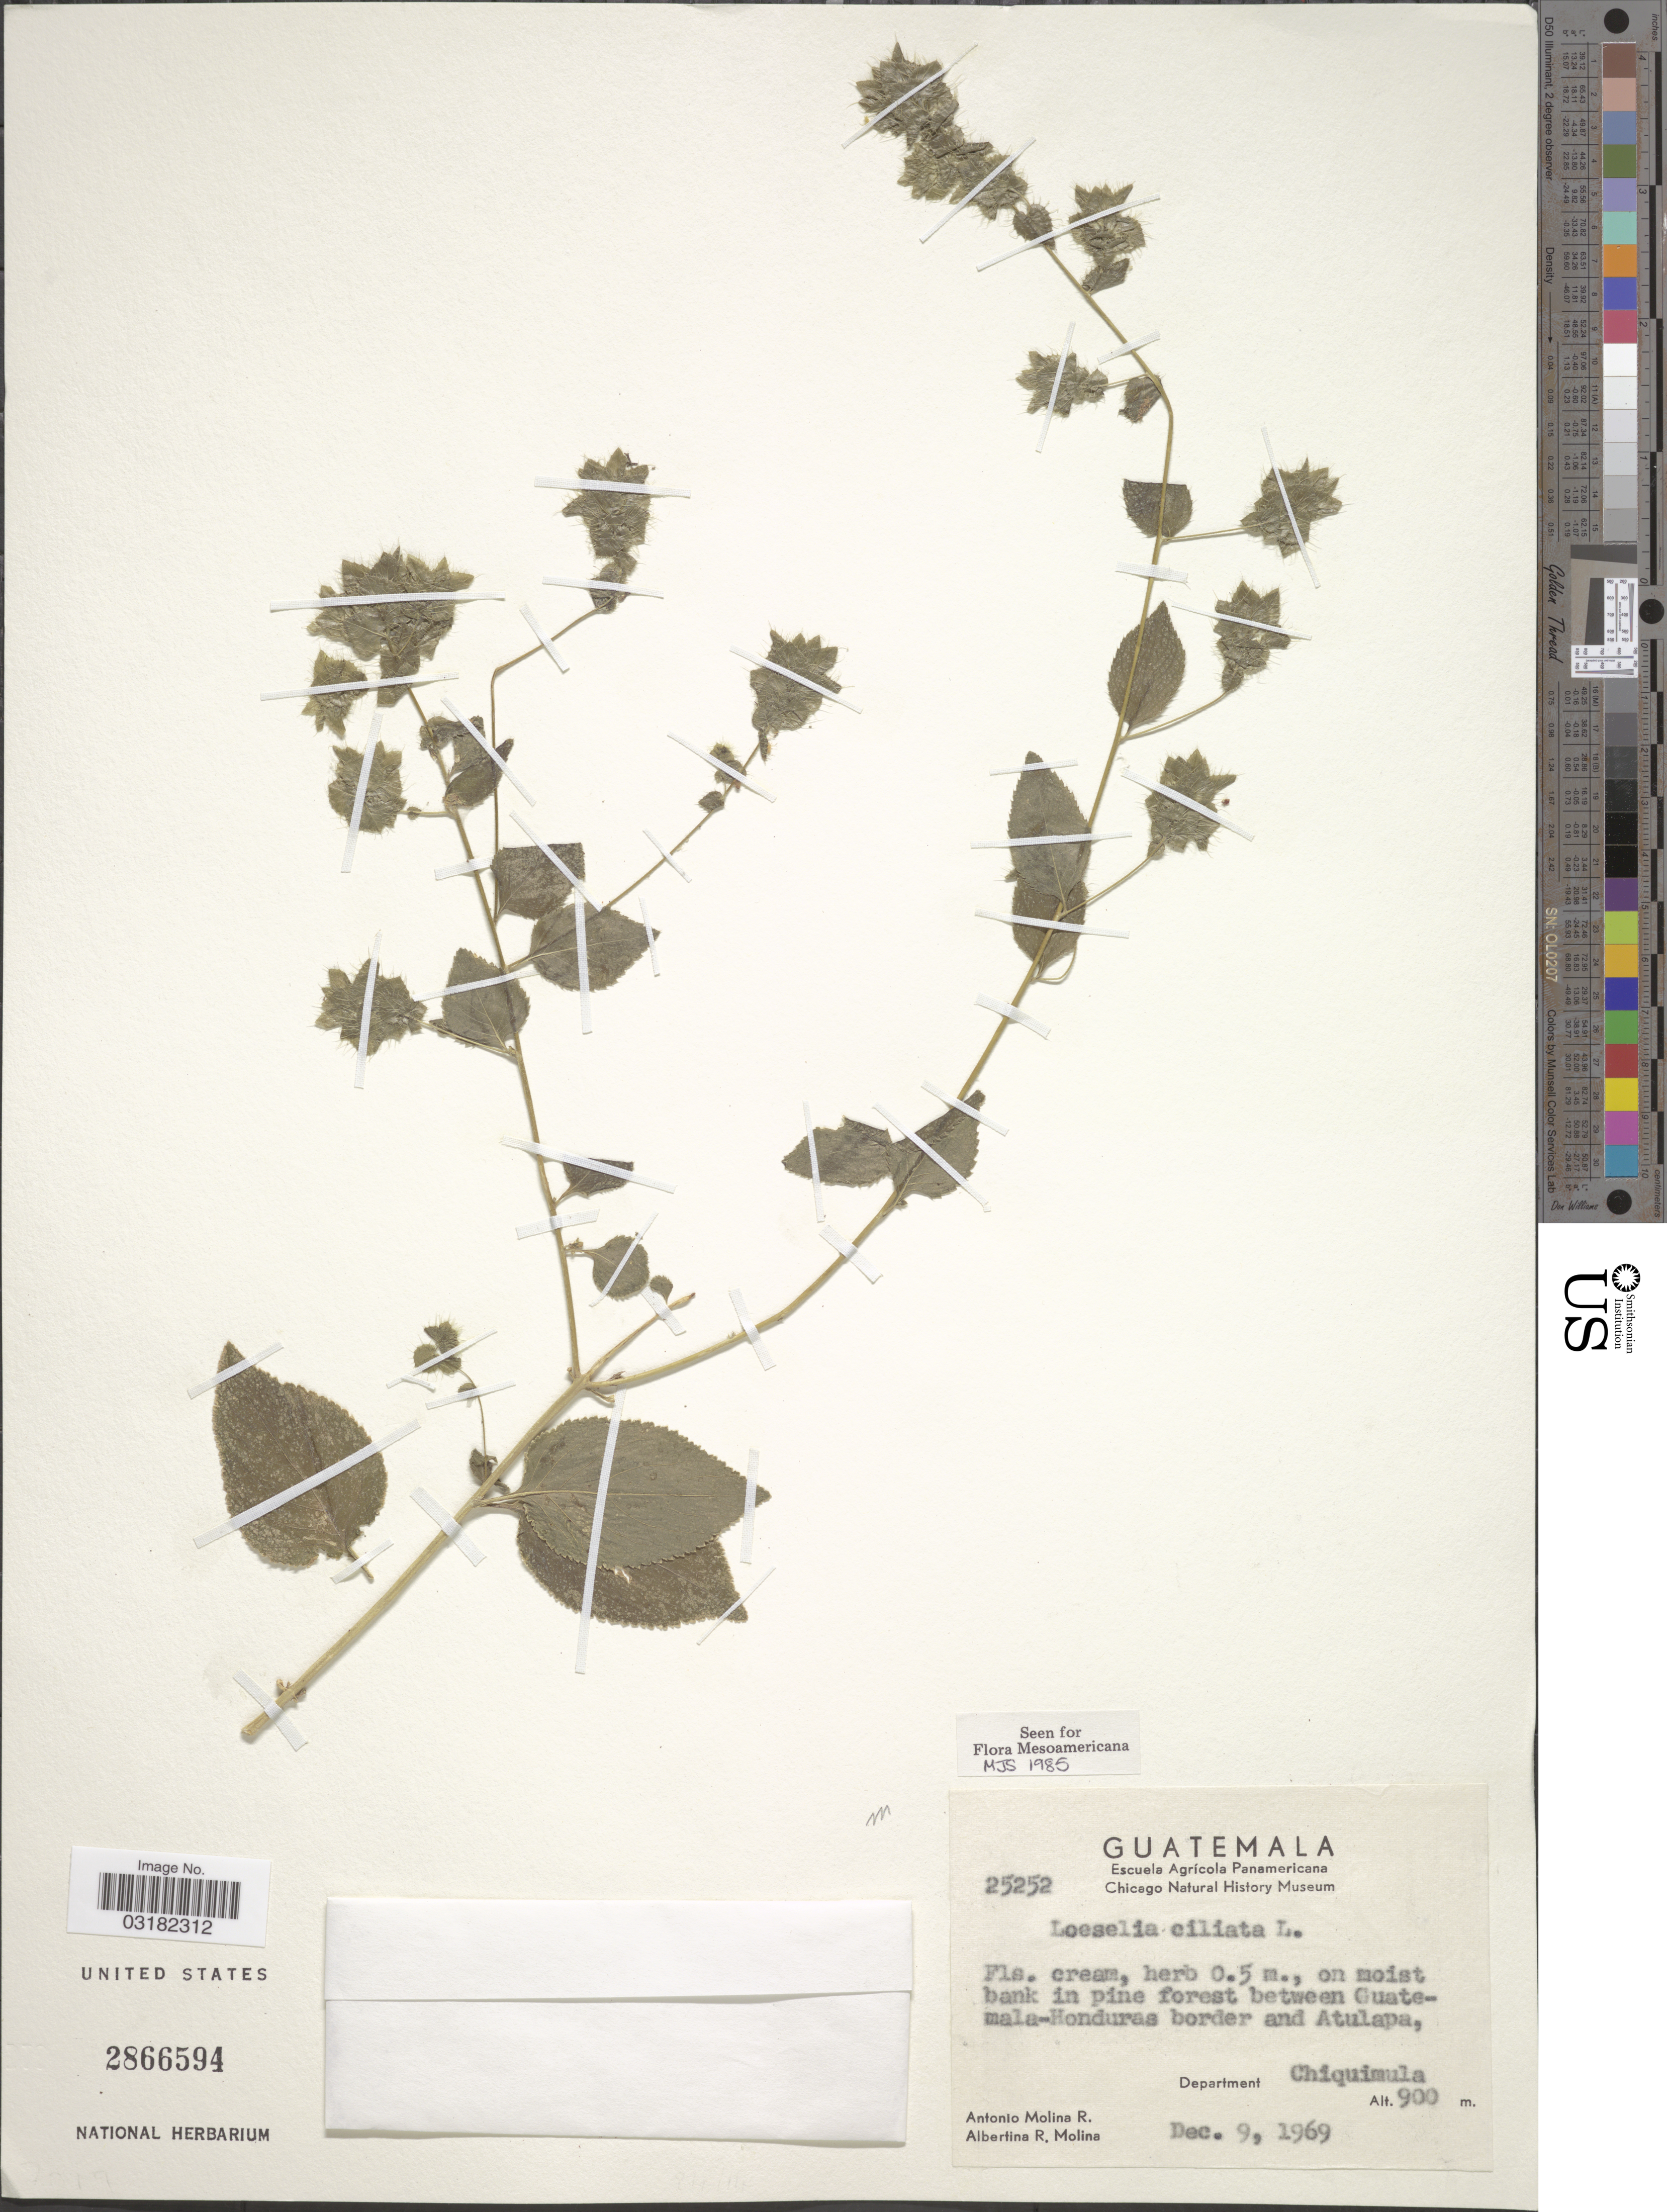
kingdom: Plantae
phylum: Tracheophyta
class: Magnoliopsida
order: Ericales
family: Polemoniaceae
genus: Loeselia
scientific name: Loeselia ciliata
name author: L.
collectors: A. Molina R. & A. R. Molina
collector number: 25252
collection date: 1969-12-09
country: Guatemala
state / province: Chiquimula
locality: On moist bank in pine forest between Guatemala-Honduras border and Atulapa, Department Chiquimula.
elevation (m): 900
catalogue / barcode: US 2866594